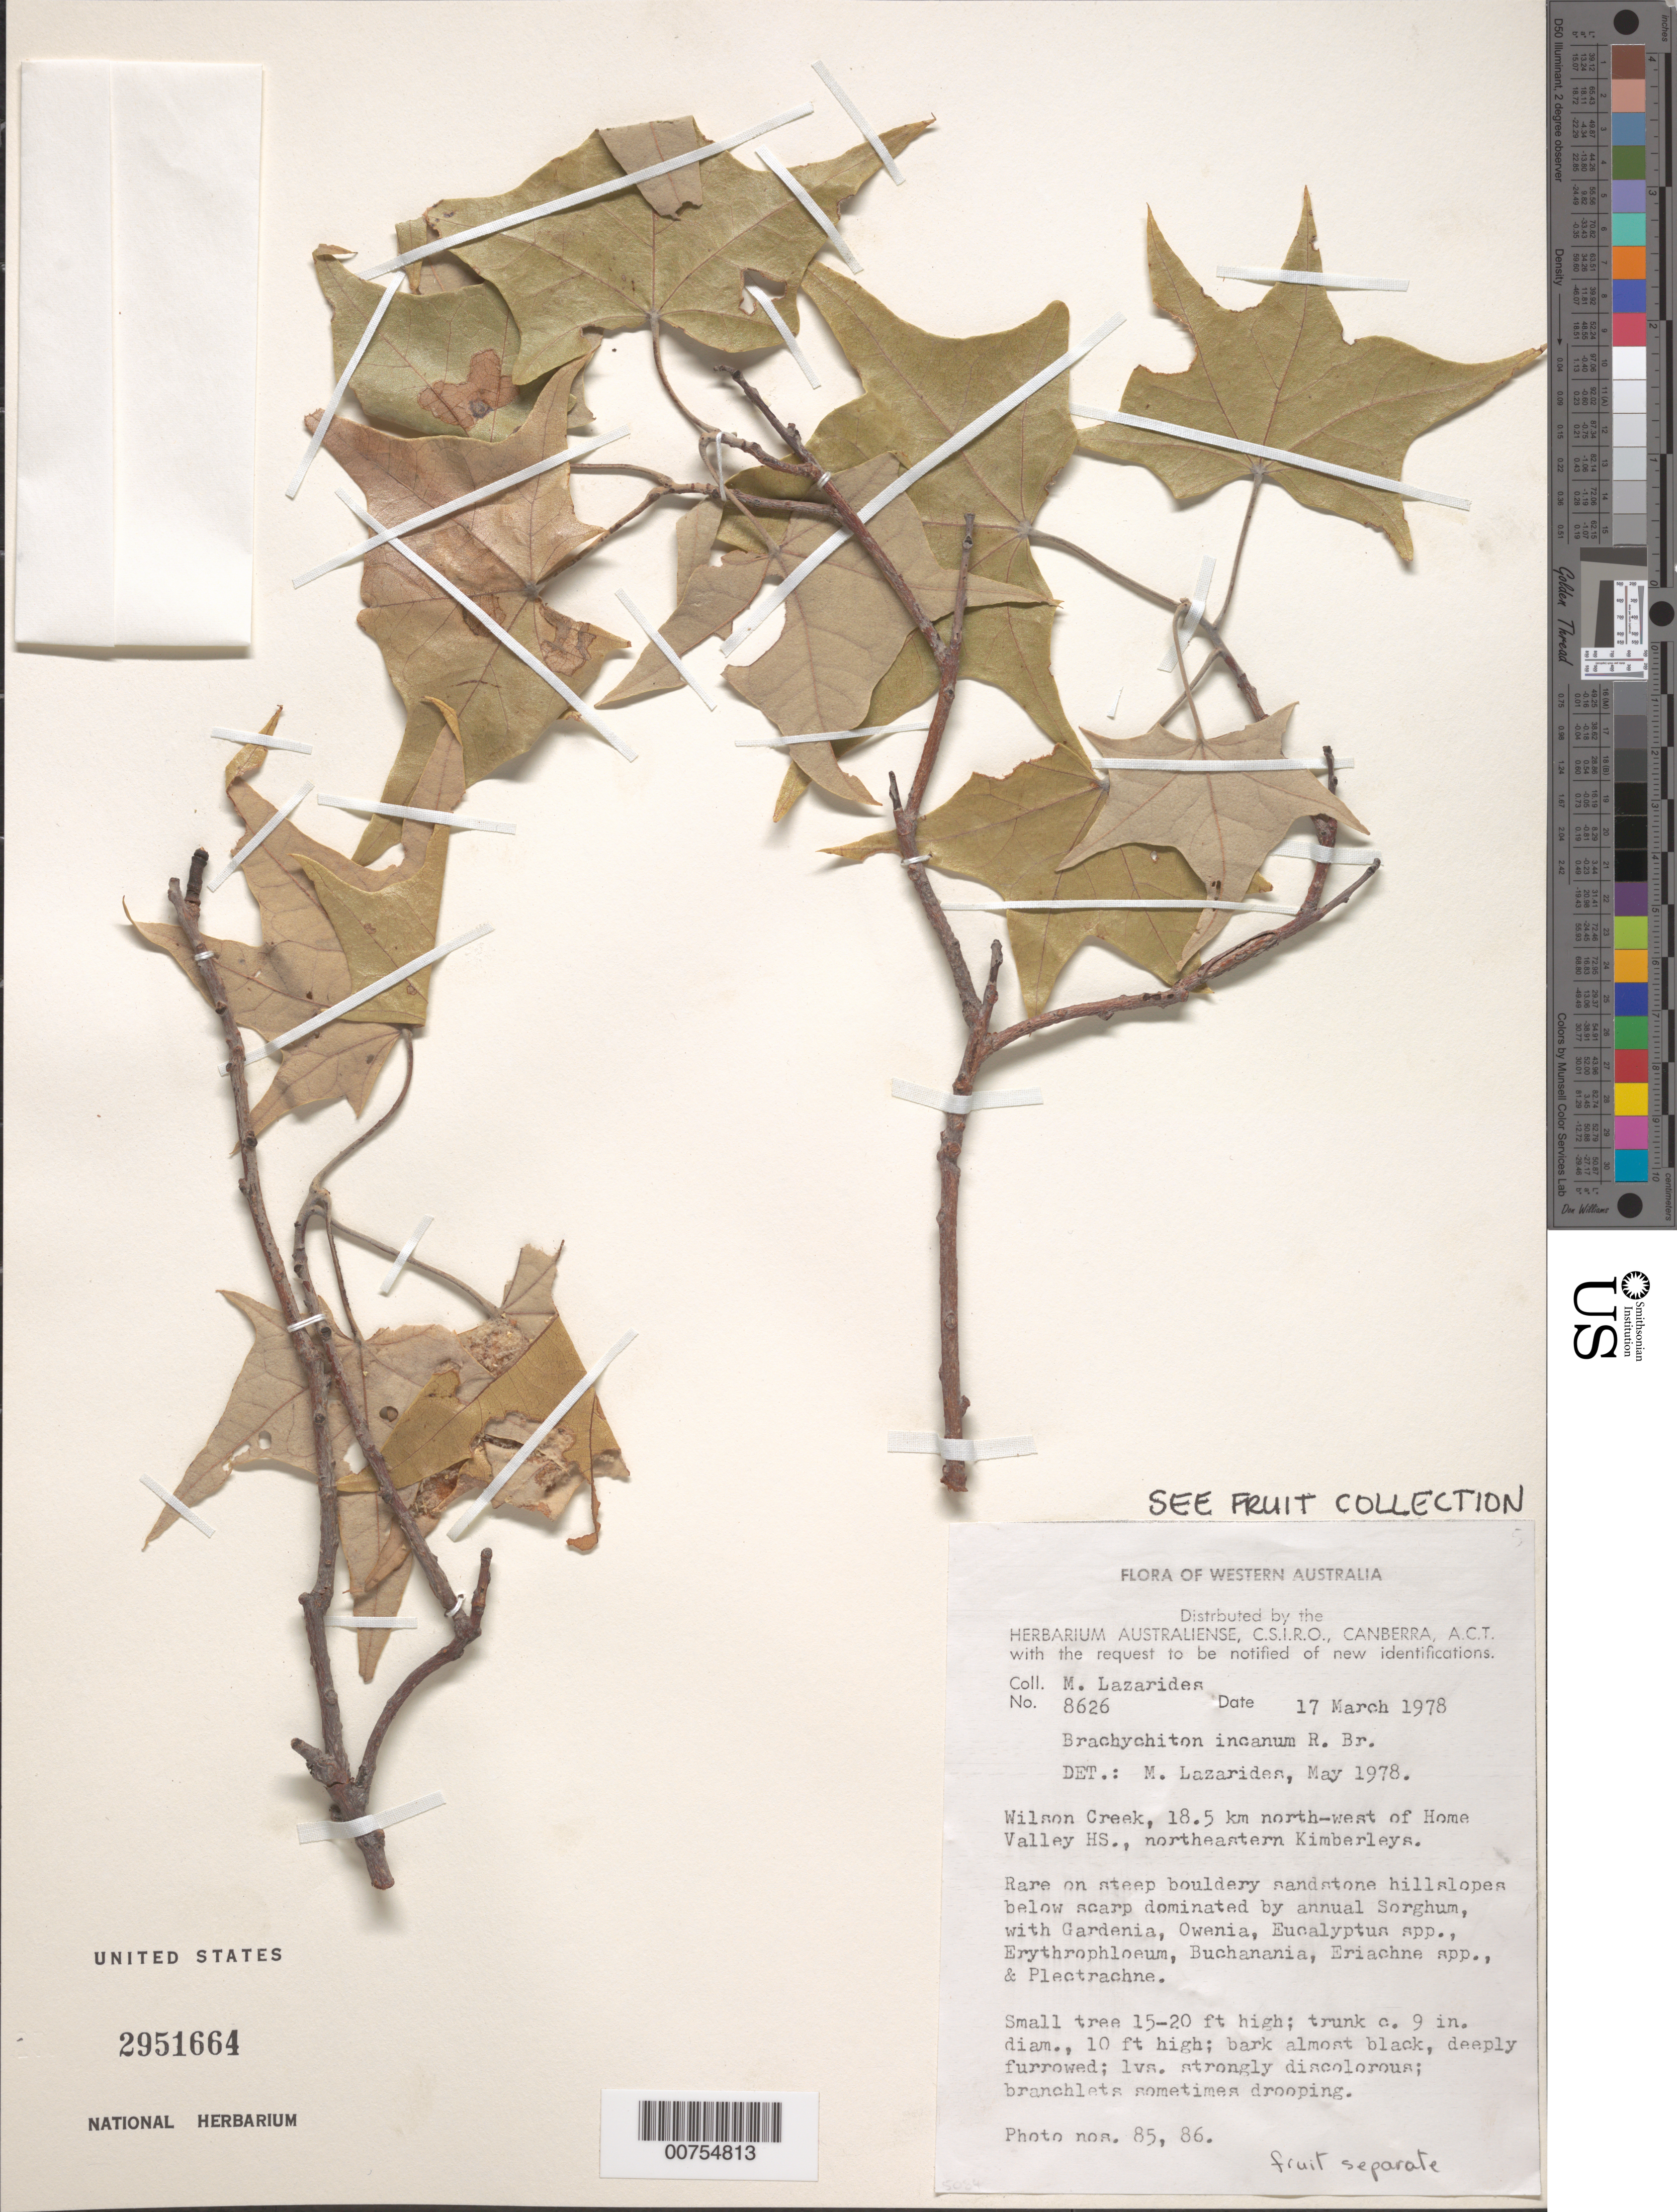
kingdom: Plantae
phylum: Tracheophyta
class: Magnoliopsida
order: Malvales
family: Malvaceae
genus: Brachychiton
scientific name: Brachychiton incanus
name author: R. Br.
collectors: M. Lazarides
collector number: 8626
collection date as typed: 17 Mar 1978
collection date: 1978-03-17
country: Australia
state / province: Western Australia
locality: Wilson Creek, 18.5 km NW of Home Valley HS., northeastern Kimberleys. Below slope.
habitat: Steep bouldery sandstone hillslopes.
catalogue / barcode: US 2951664